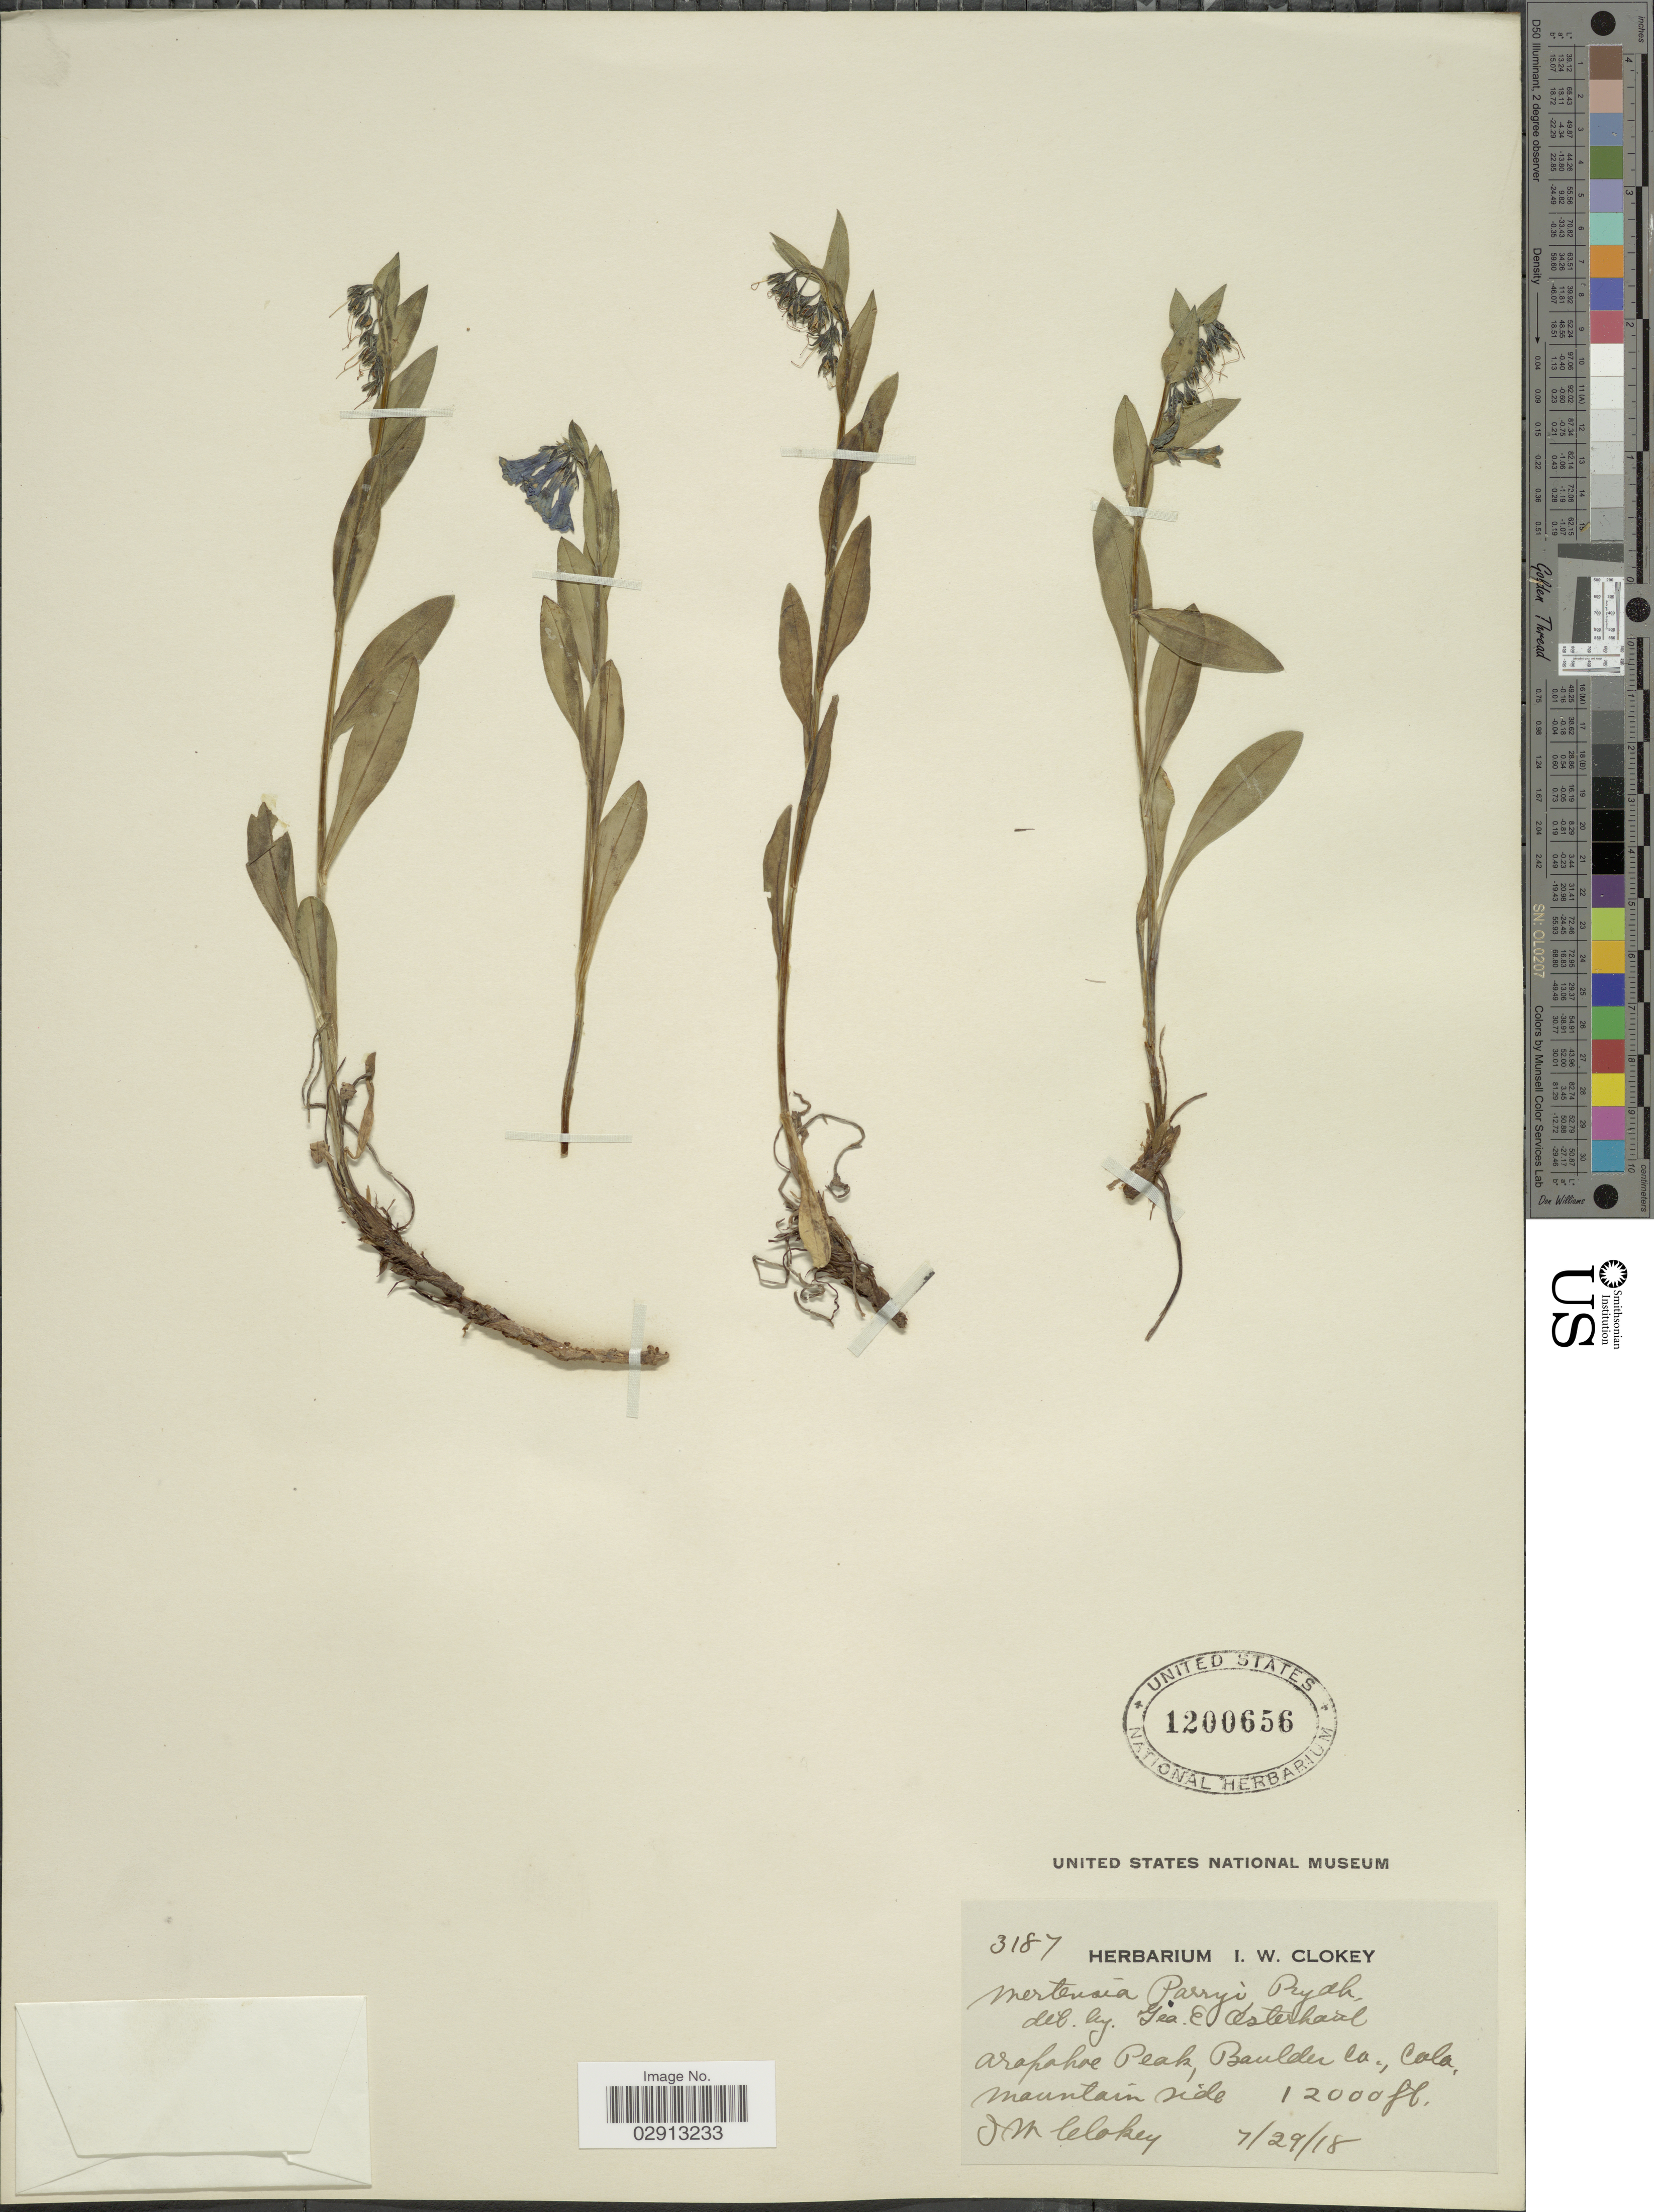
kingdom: Plantae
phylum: Tracheophyta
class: Magnoliopsida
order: Boraginales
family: Boraginaceae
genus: Mertensia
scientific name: Mertensia viridis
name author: (A. Nelson) A. Nelson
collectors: J. Clokey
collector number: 3187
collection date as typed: Transcribed d/m/y: 29/7/18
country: United States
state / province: Colorado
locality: Arapahoe Peak, Boulder Co. Mountain side.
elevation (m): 3658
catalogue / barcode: US 1200656